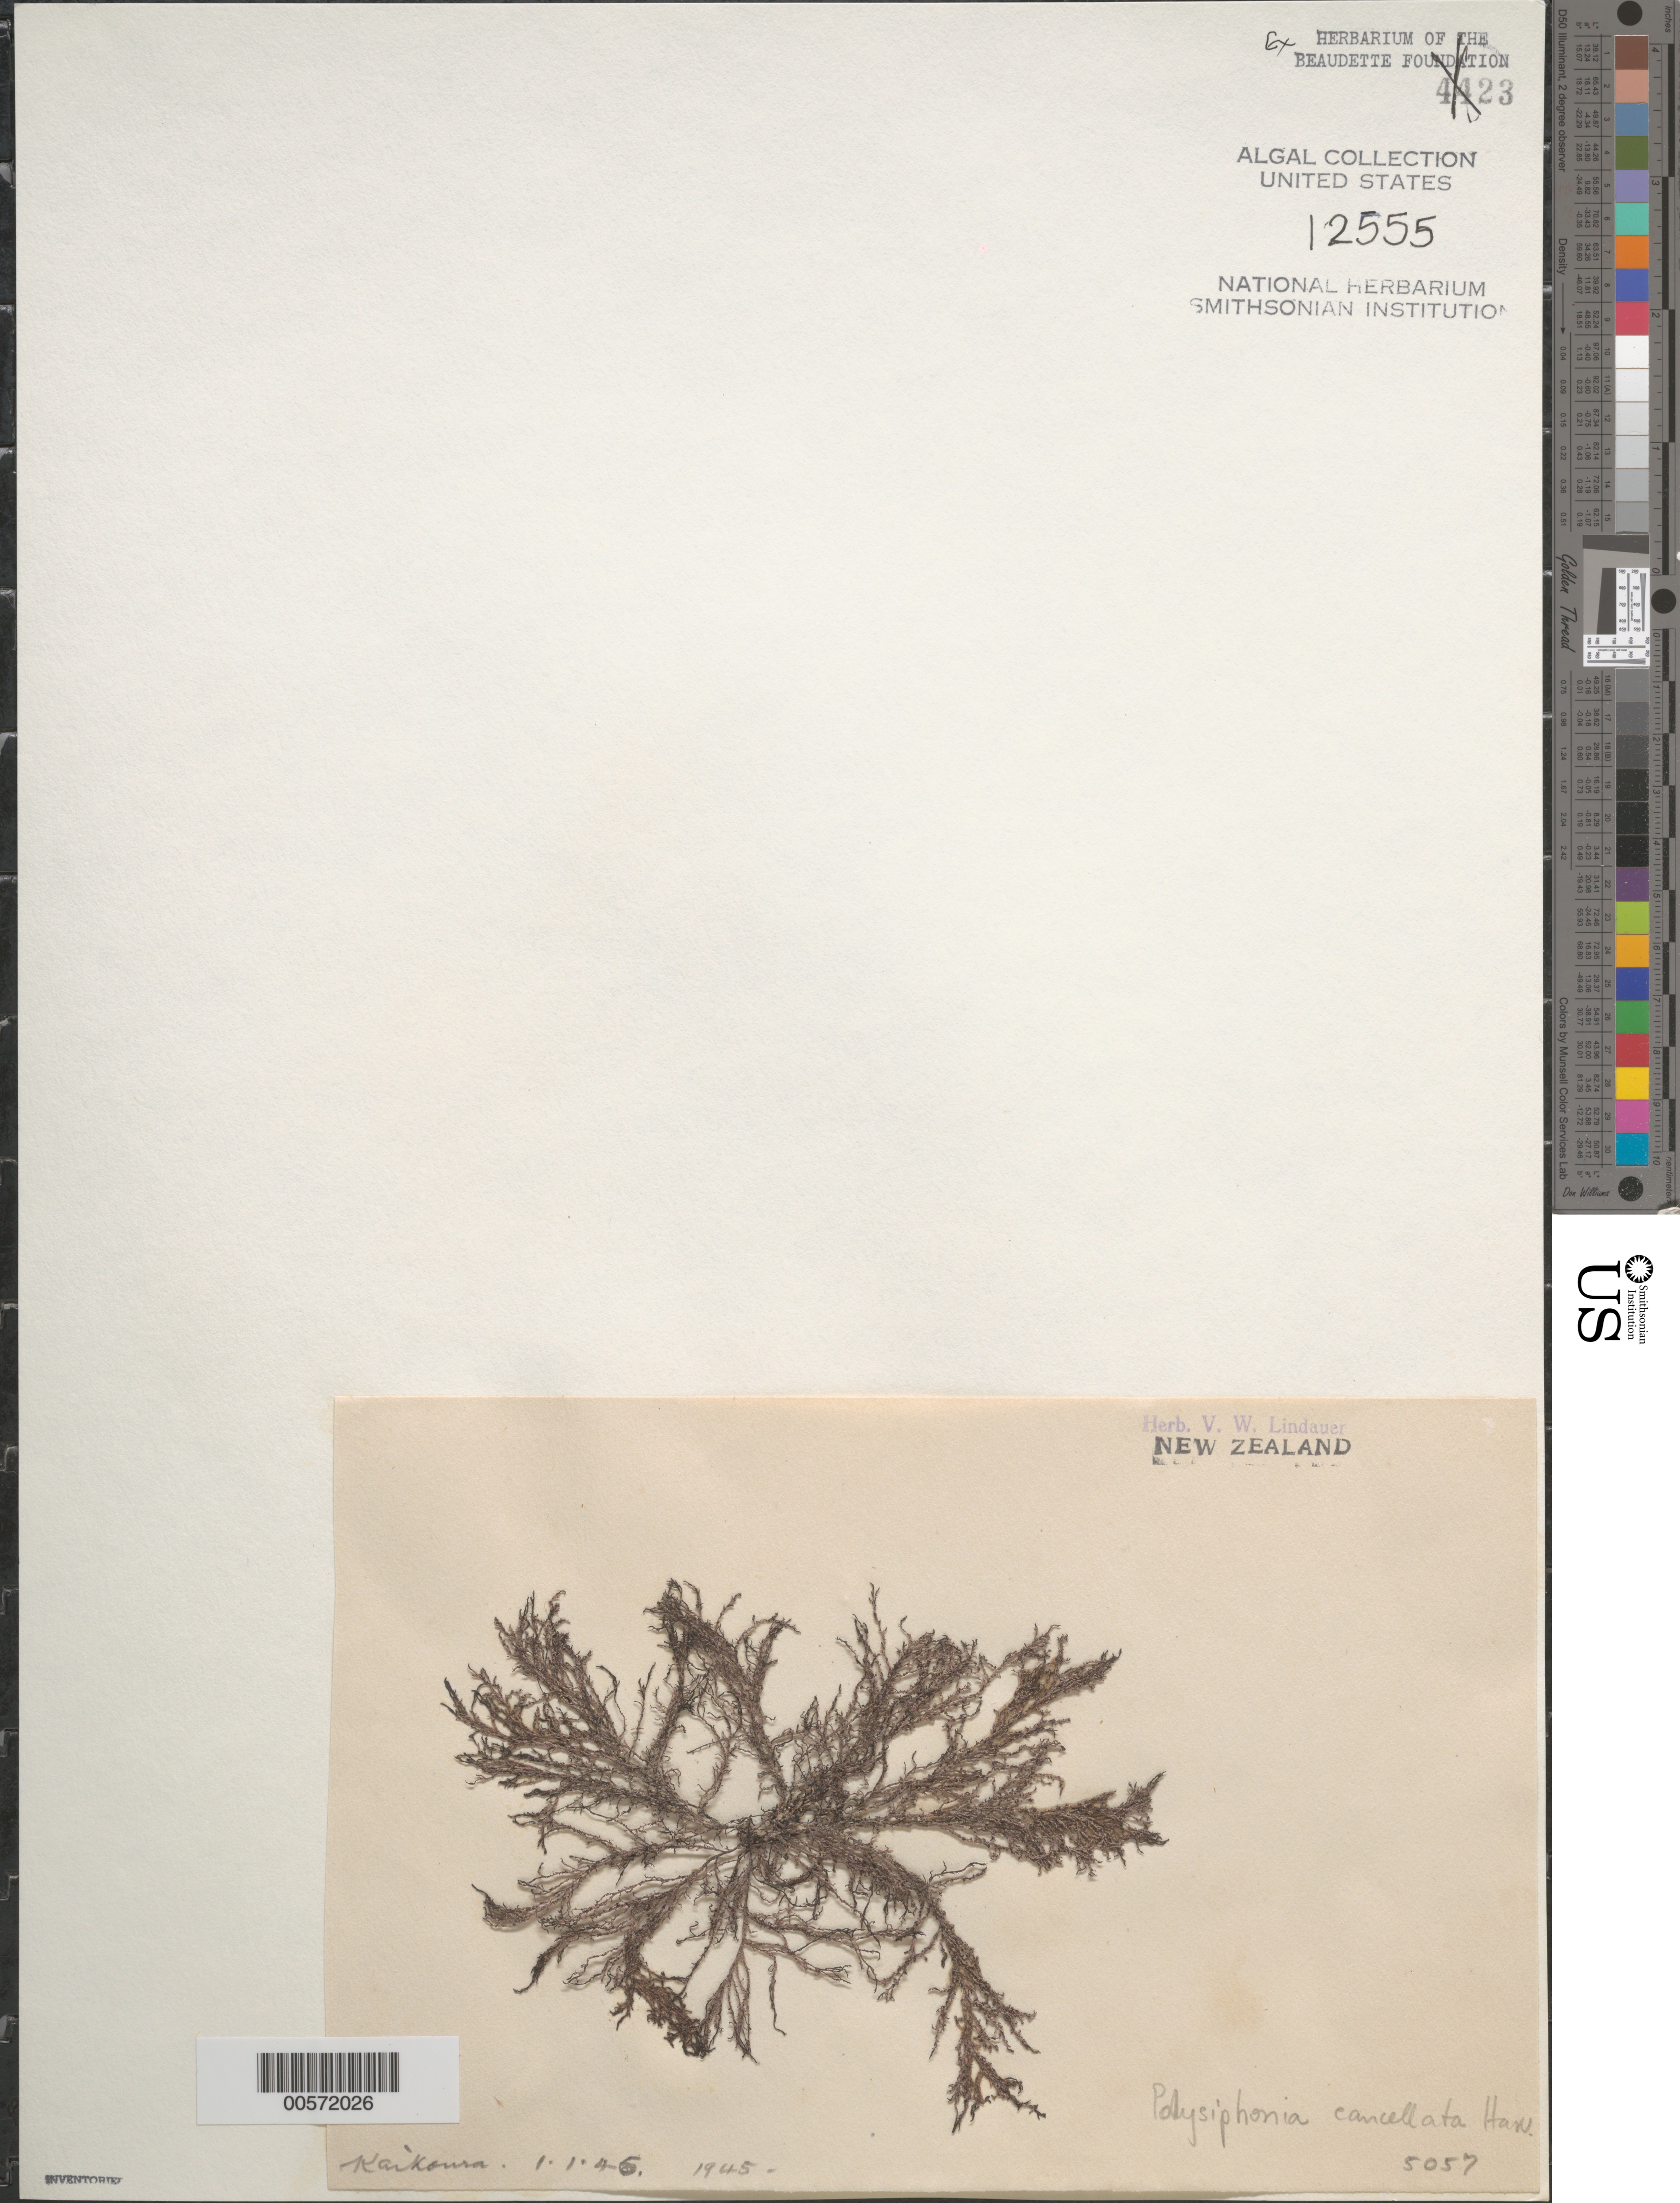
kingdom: Plantae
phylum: Rhodophyta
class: Florideophyceae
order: Ceramiales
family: Rhodomelaceae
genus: Polysiphonia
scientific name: Polysiphonia cancellata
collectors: V. Lindauer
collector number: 5057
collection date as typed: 01 Jan 1945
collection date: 1945-01-01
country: New Zealand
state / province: Canterbury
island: South Island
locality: Kaikoura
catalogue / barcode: US 12555